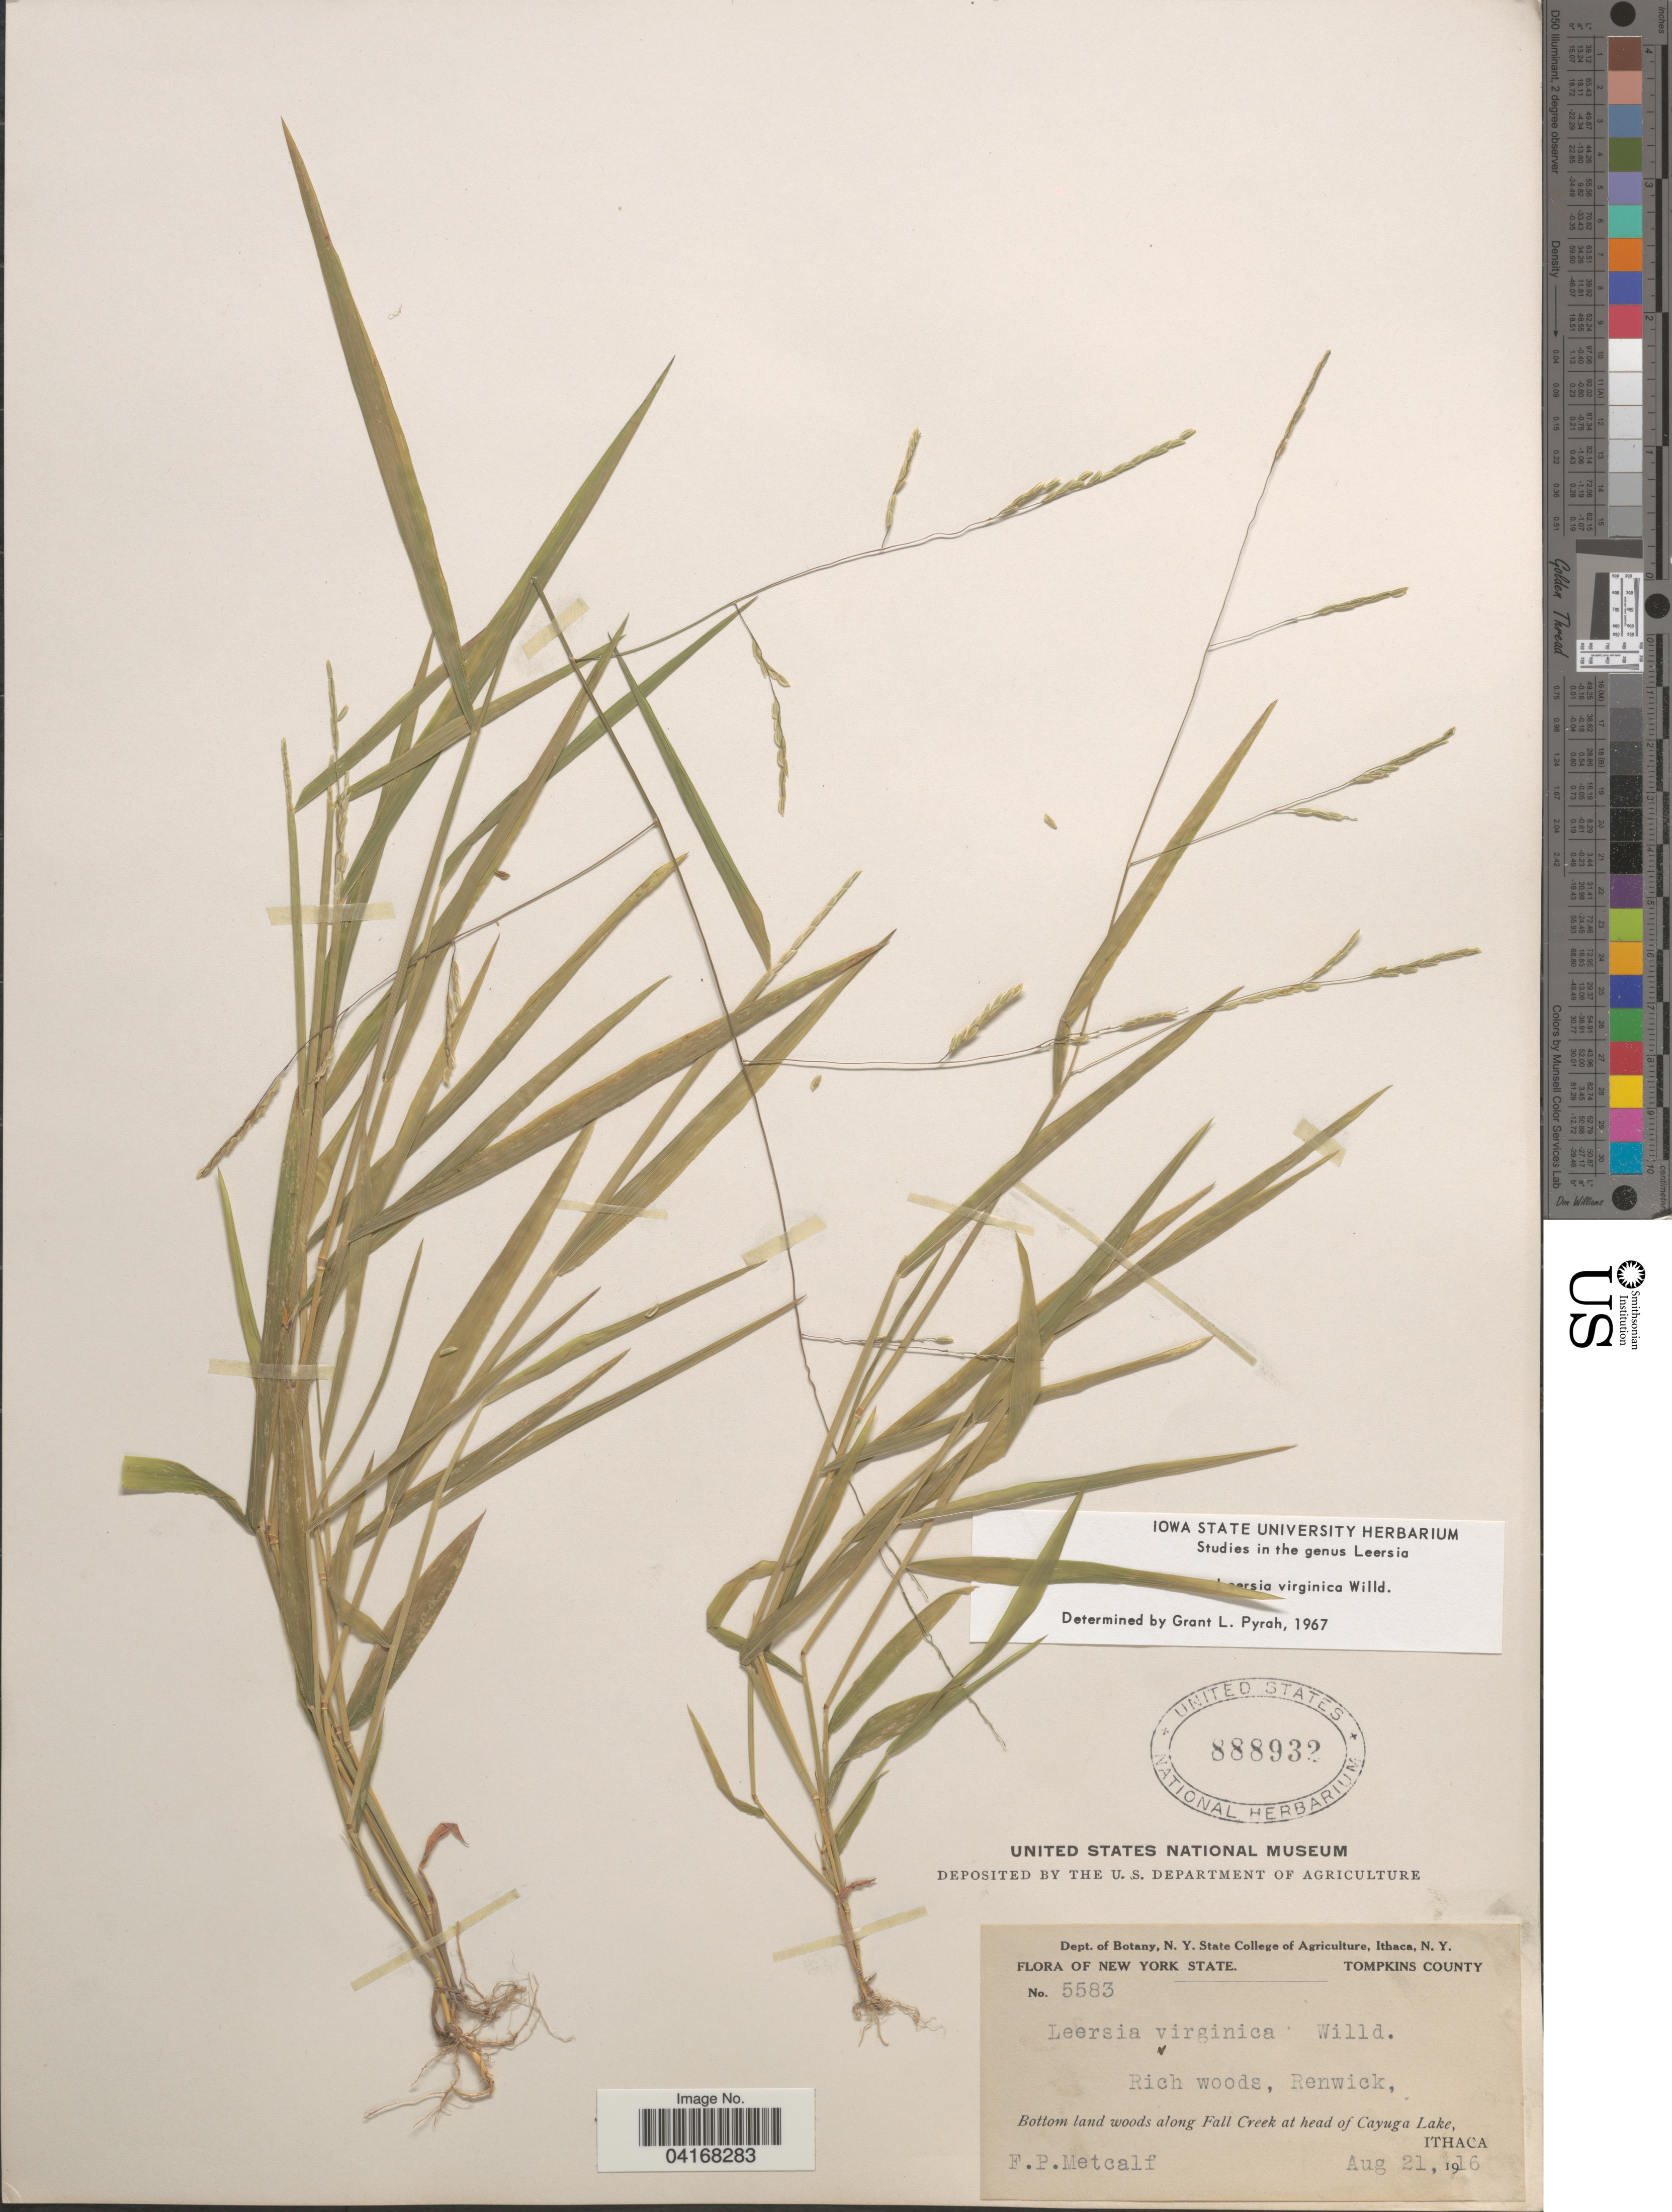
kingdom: Plantae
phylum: Tracheophyta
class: Liliopsida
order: Poales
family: Poaceae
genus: Leersia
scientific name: Leersia virginica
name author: Willd.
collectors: F. Metcalf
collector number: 5583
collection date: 1916-08-21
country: United States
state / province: New York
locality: Tompkins County. Rich woods, Renwick. Bottom land woods along Fall Creek at head of Cayuga Lake, Ithaca.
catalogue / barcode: US 888932